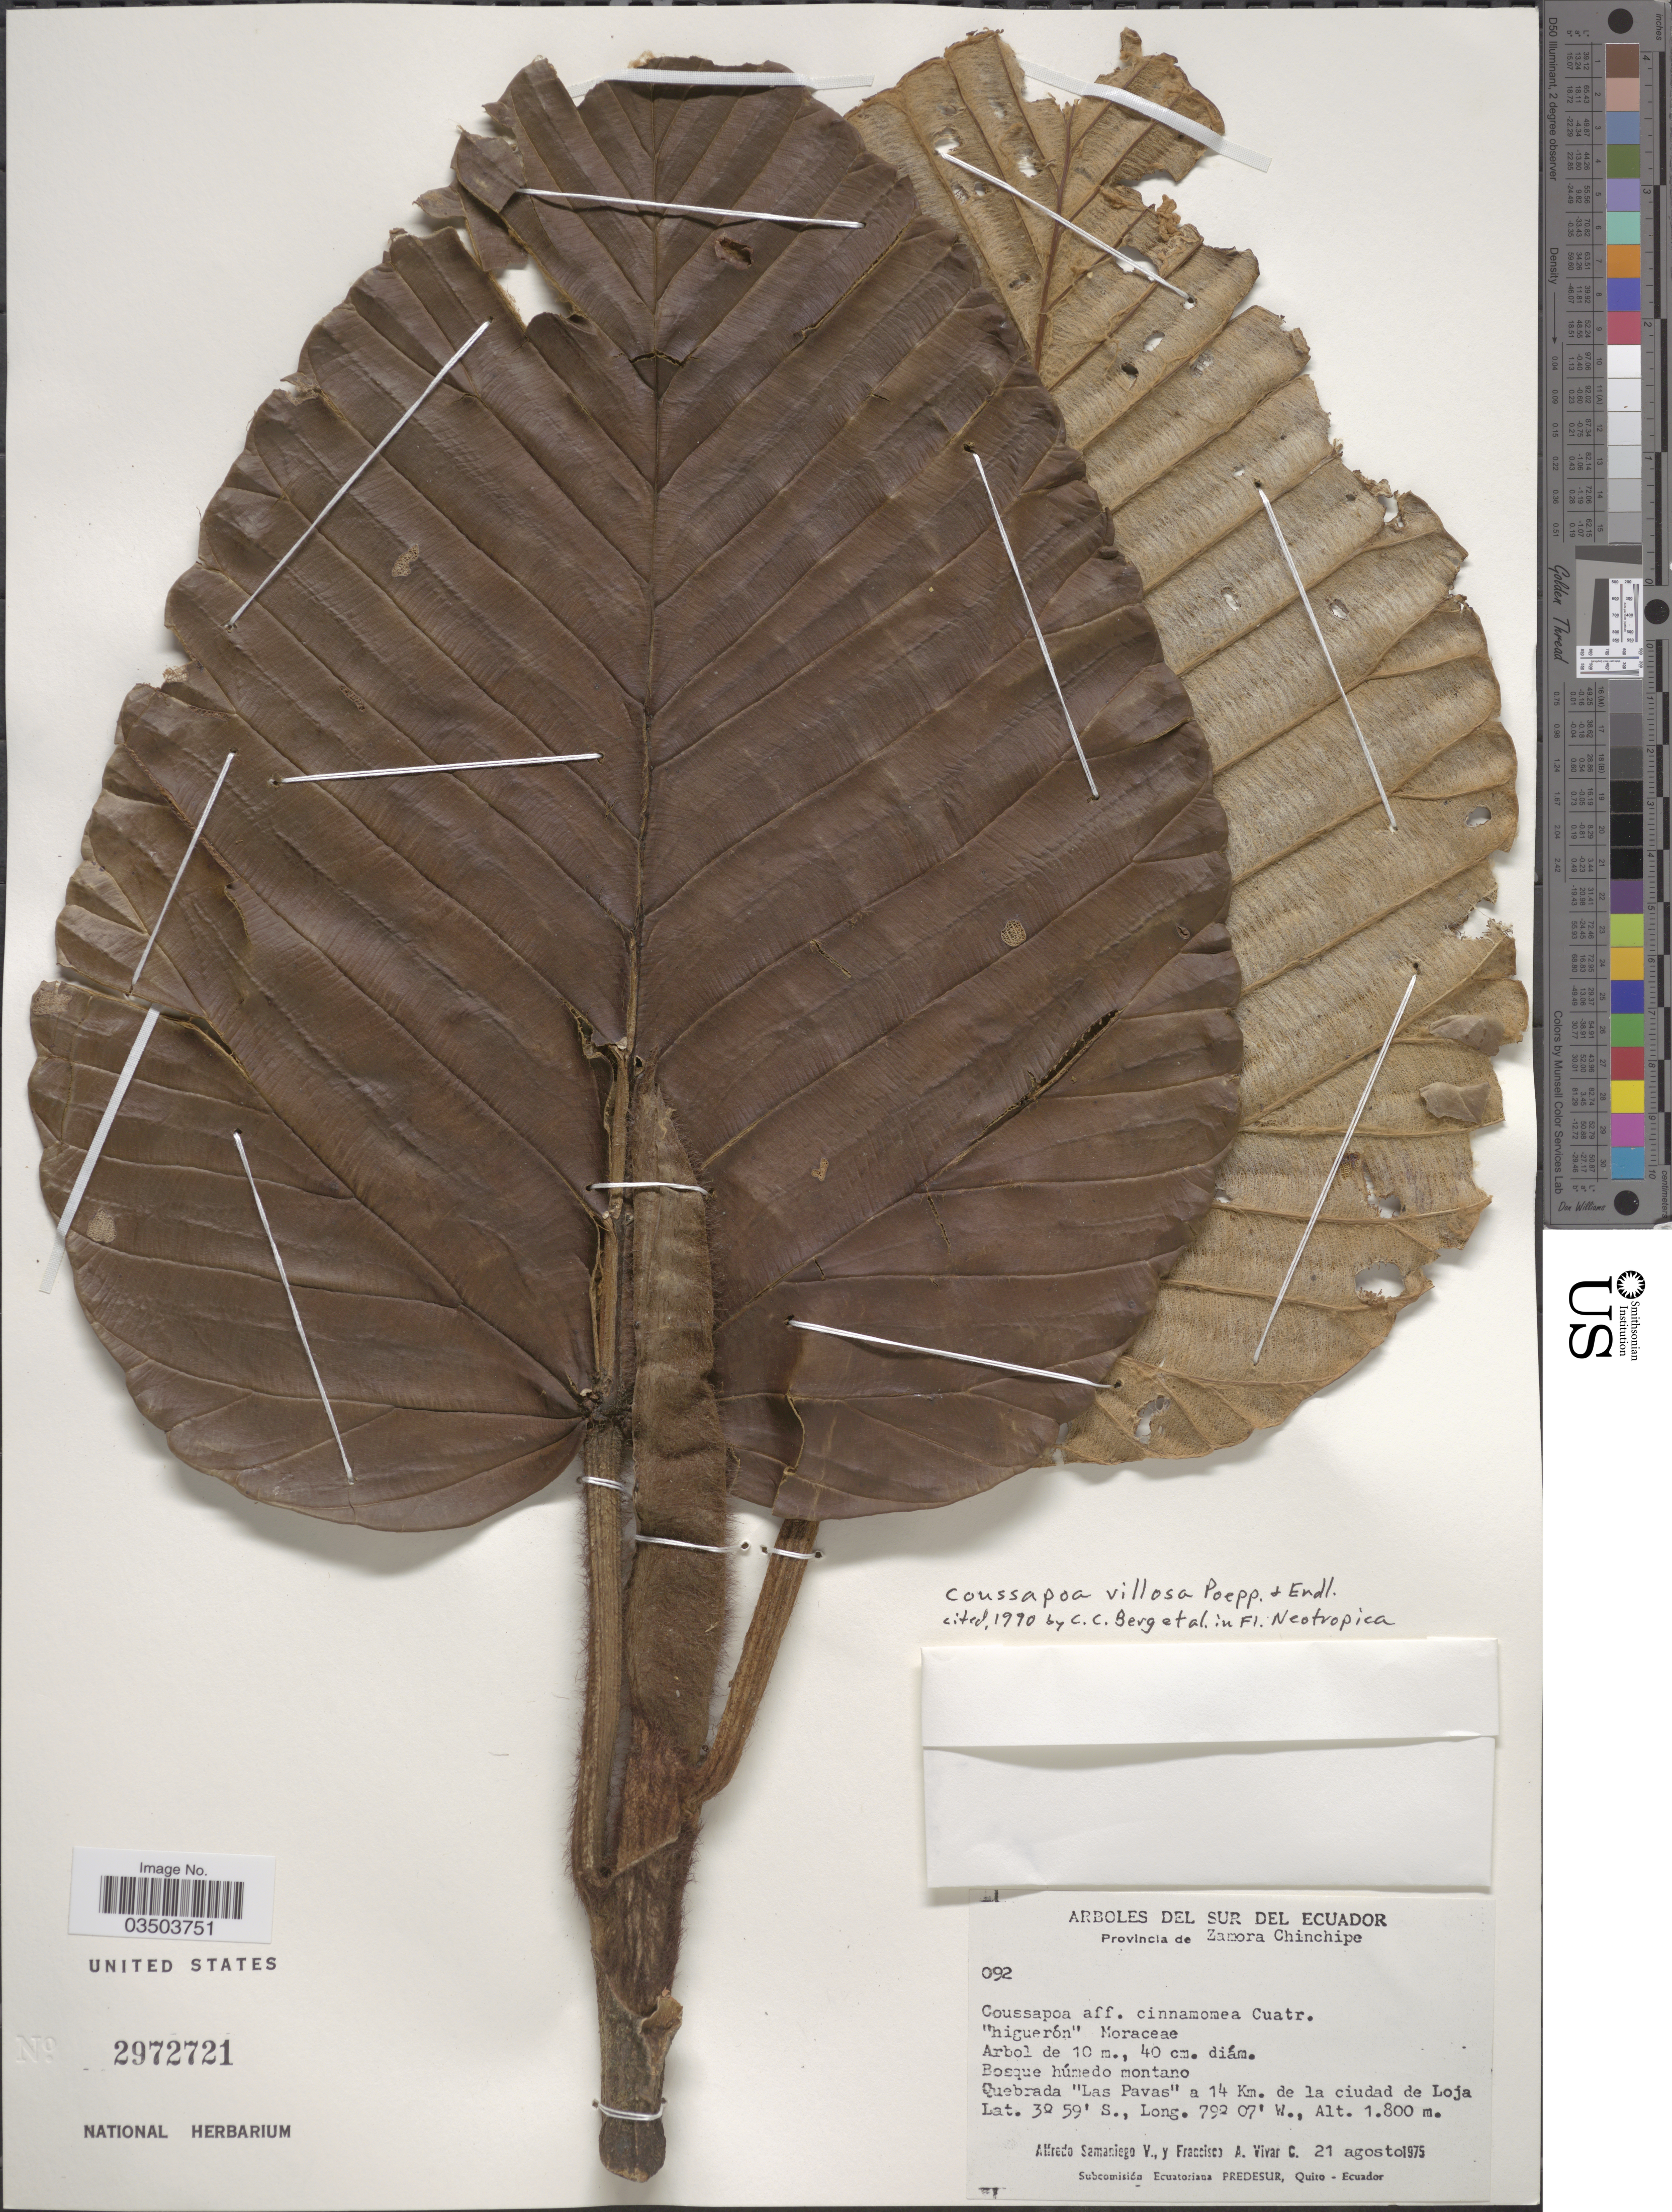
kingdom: Plantae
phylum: Tracheophyta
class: Magnoliopsida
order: Rosales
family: Urticaceae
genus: Coussapoa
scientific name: Coussapoa villosa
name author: Poepp. & Endl.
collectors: A. V. Samaniego & F. A. Vivar C.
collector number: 092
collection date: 1975-08-21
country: Ecuador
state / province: Zamora-Chinchipe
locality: Quebrada "Las Pavas" a 14 Km. de la ciudad de Loja.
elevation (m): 1800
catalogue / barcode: US 2972721